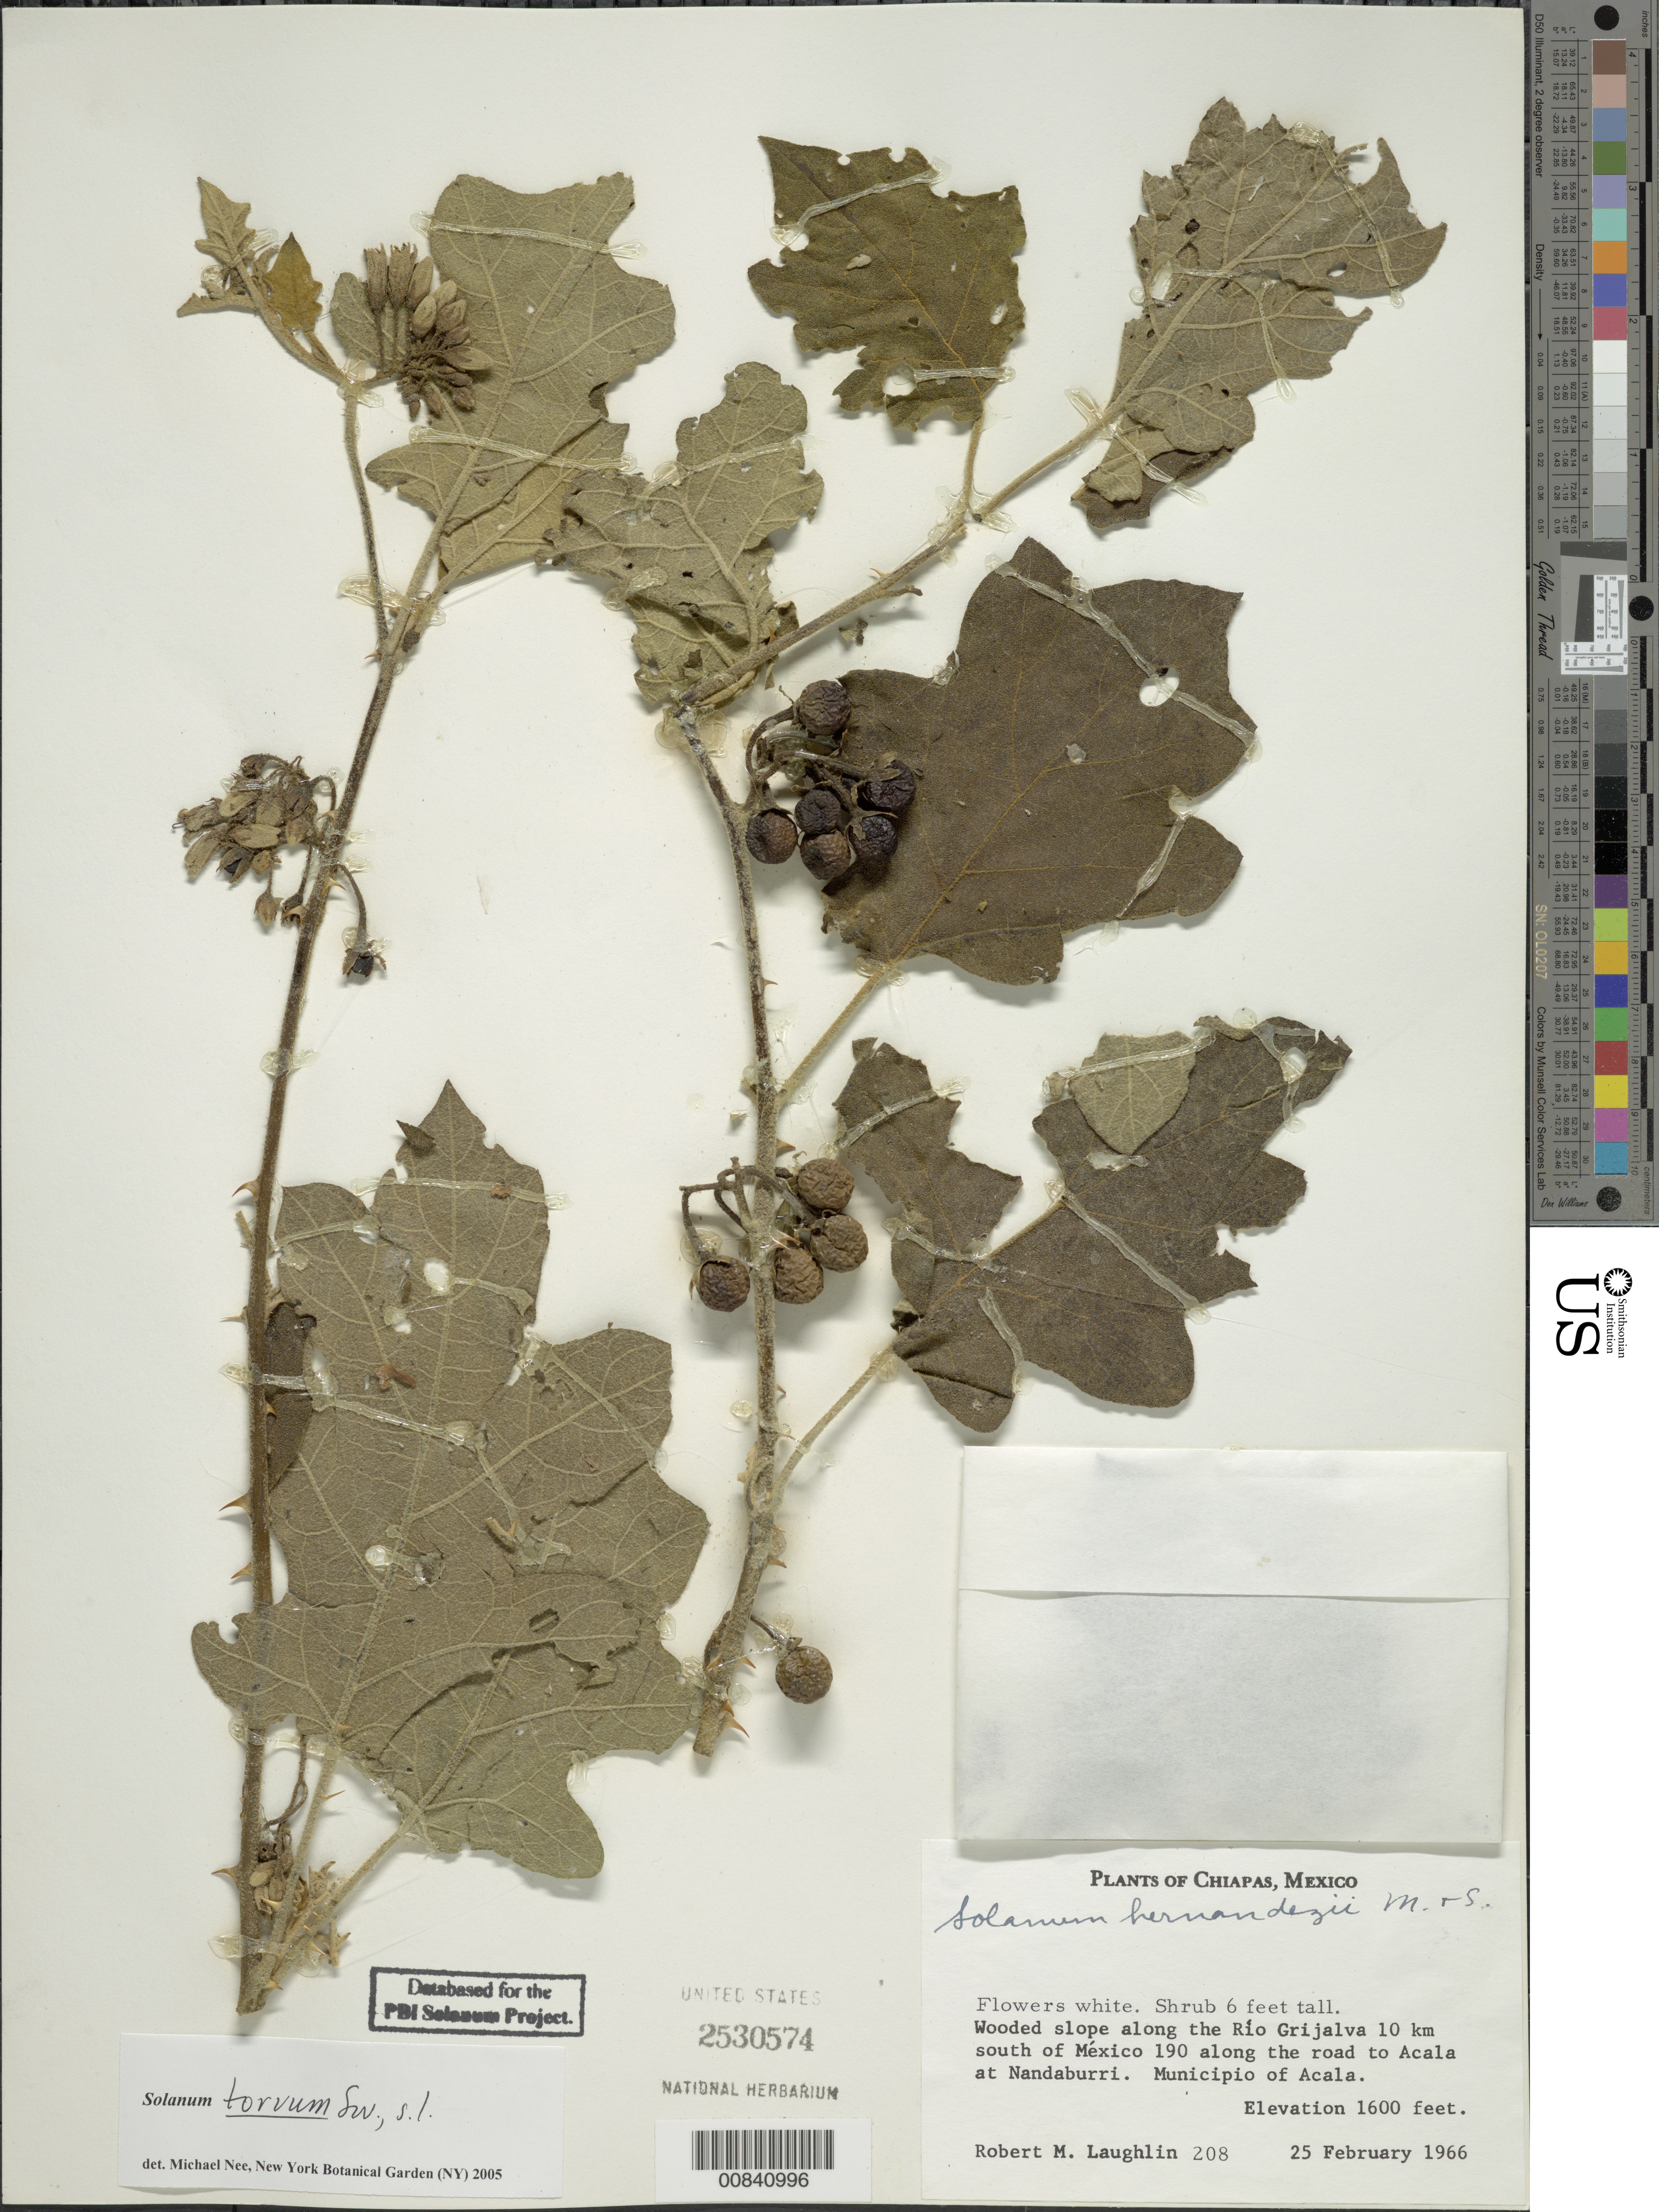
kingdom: Plantae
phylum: Tracheophyta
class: Magnoliopsida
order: Solanales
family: Solanaceae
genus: Solanum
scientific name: Solanum torvum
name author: Sw.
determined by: Nee, Michael H.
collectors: R. M. Laughlin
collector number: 208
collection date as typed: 25 Feb 1966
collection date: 1966-02-25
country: Mexico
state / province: Chiapas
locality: Along the Río Frijalva 10 km S of Mexico 190 along the road to Acala at Nandaburri. Municipio of Acala.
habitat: Wooded slope.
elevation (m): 487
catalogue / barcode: US 2530574